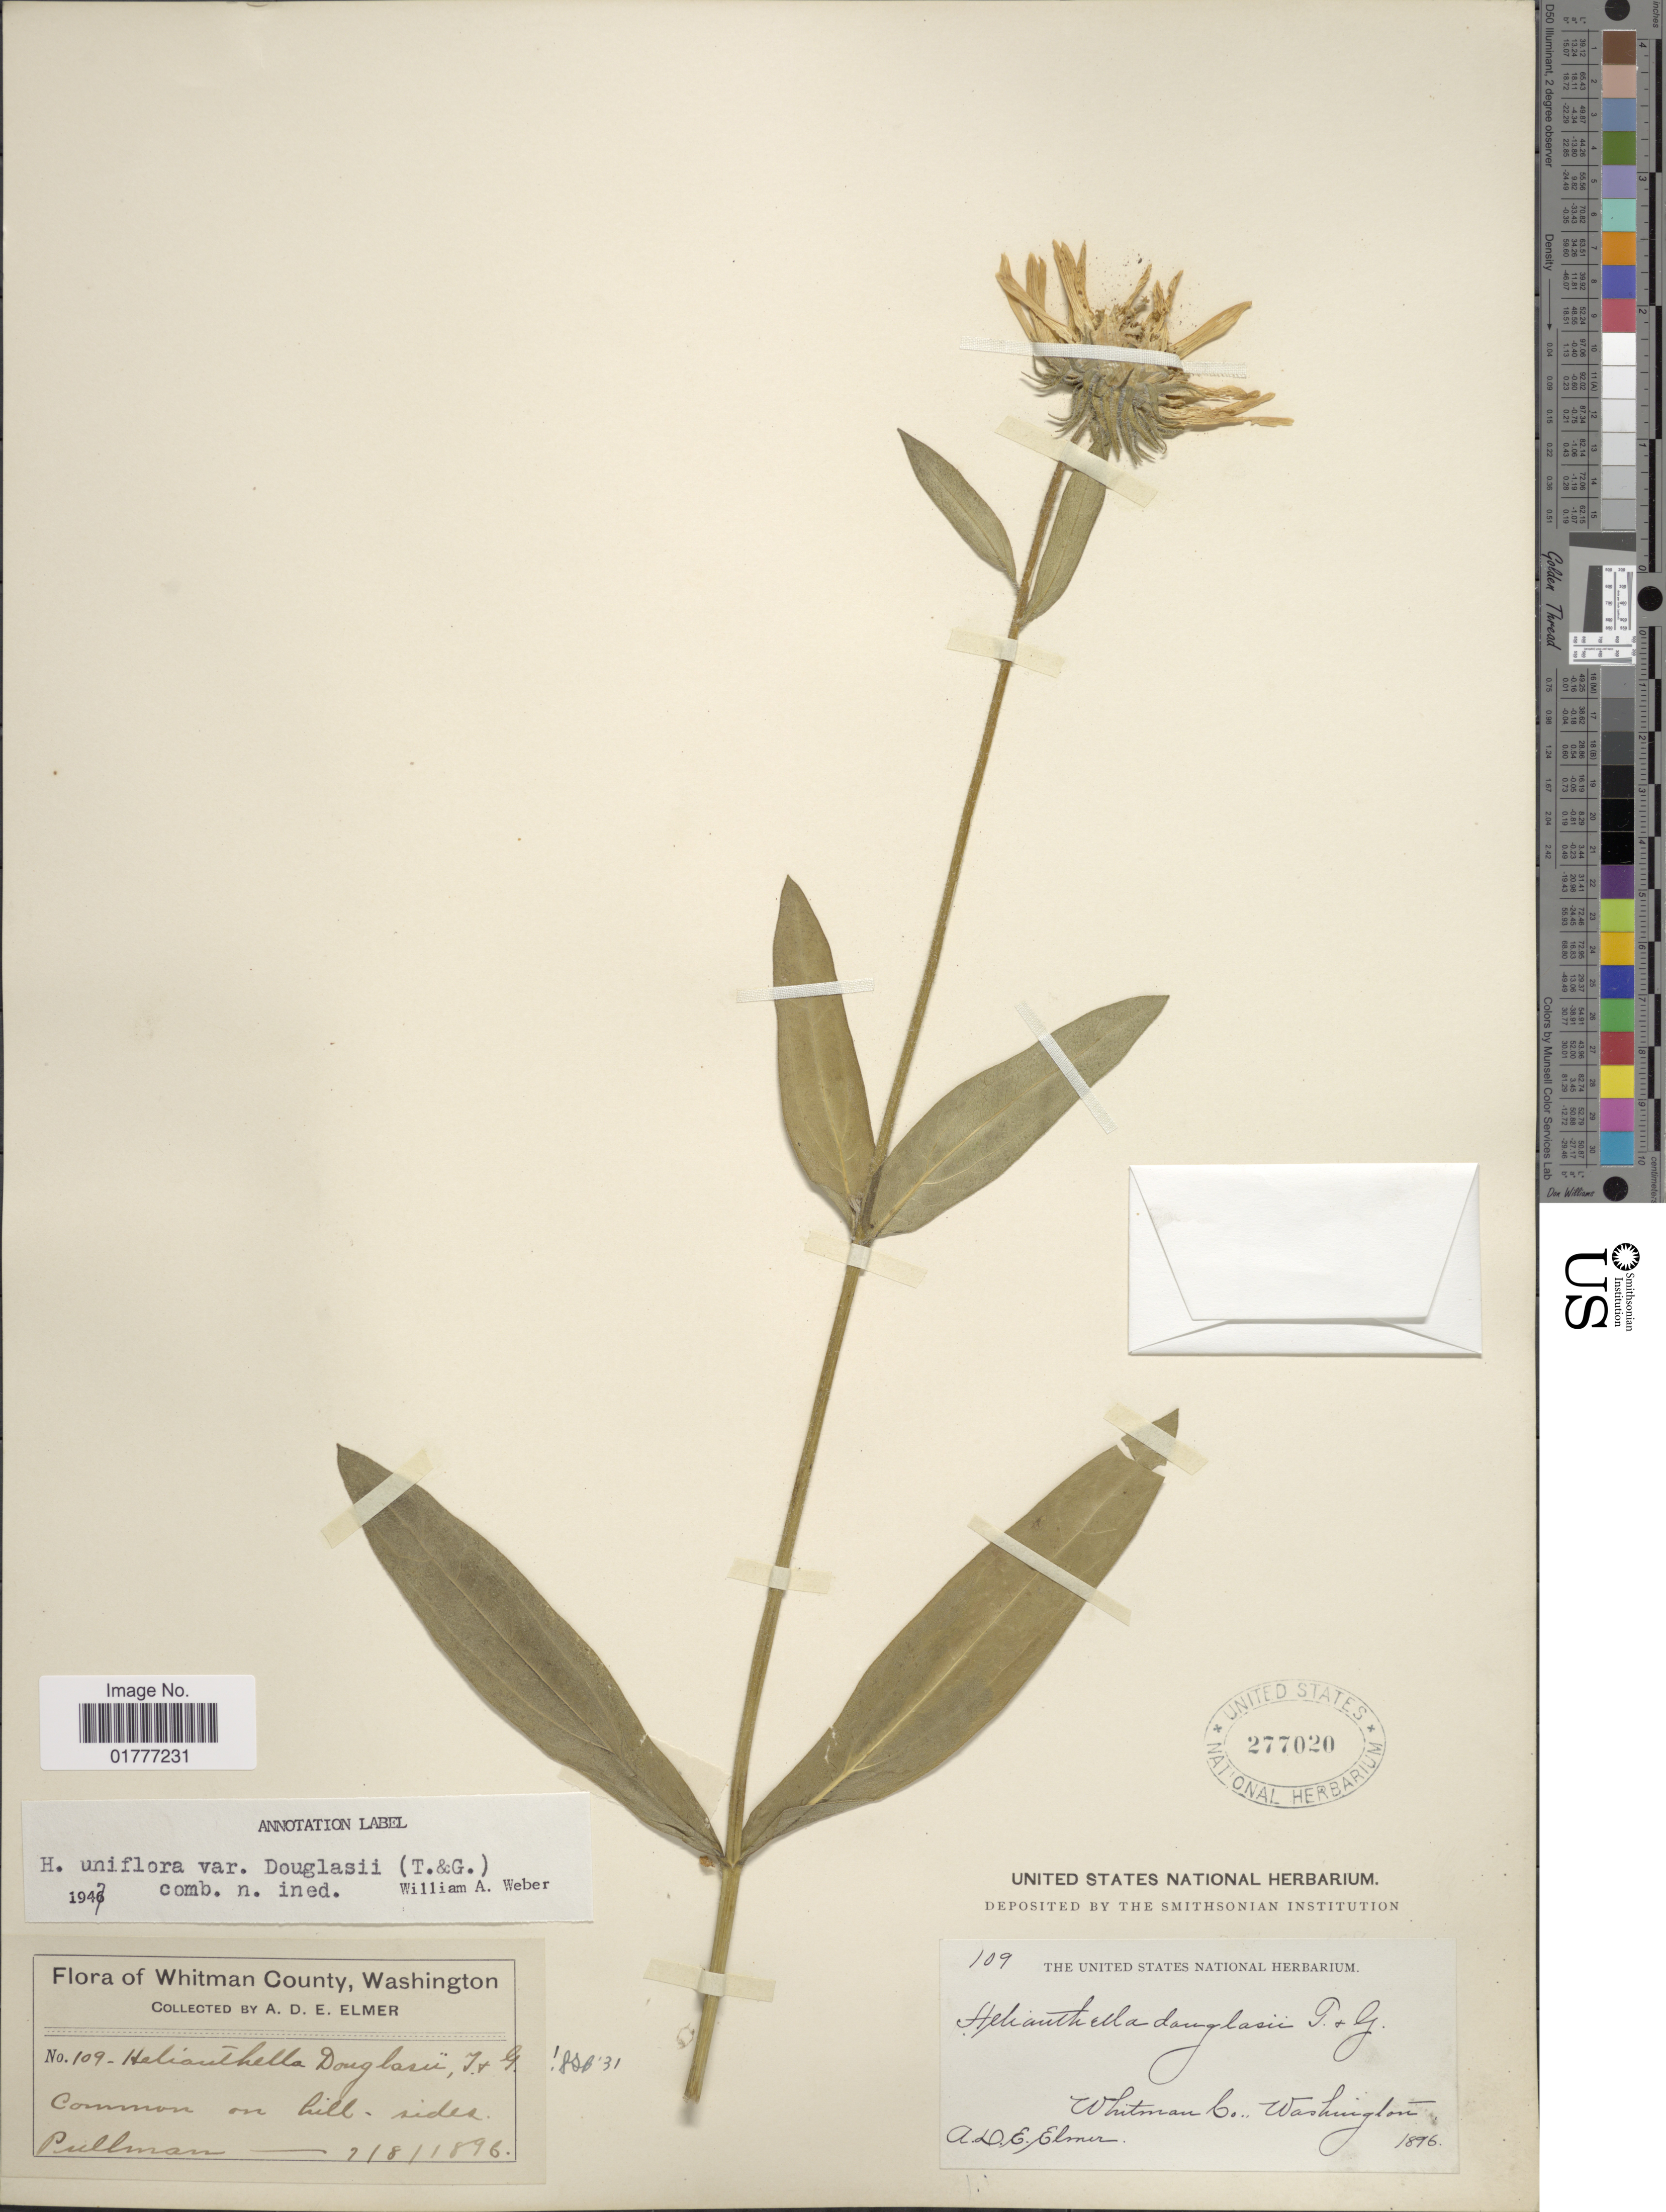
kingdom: Plantae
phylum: Tracheophyta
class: Magnoliopsida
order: Asterales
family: Asteraceae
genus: Helianthella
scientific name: Helianthella douglasii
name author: Torr. & A. Gray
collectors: A. D. E. Elmer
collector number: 109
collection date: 1896-02-08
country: United States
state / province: Washington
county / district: Whitman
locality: Whitman County. Pullman [unsure placement]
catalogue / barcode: US 277020